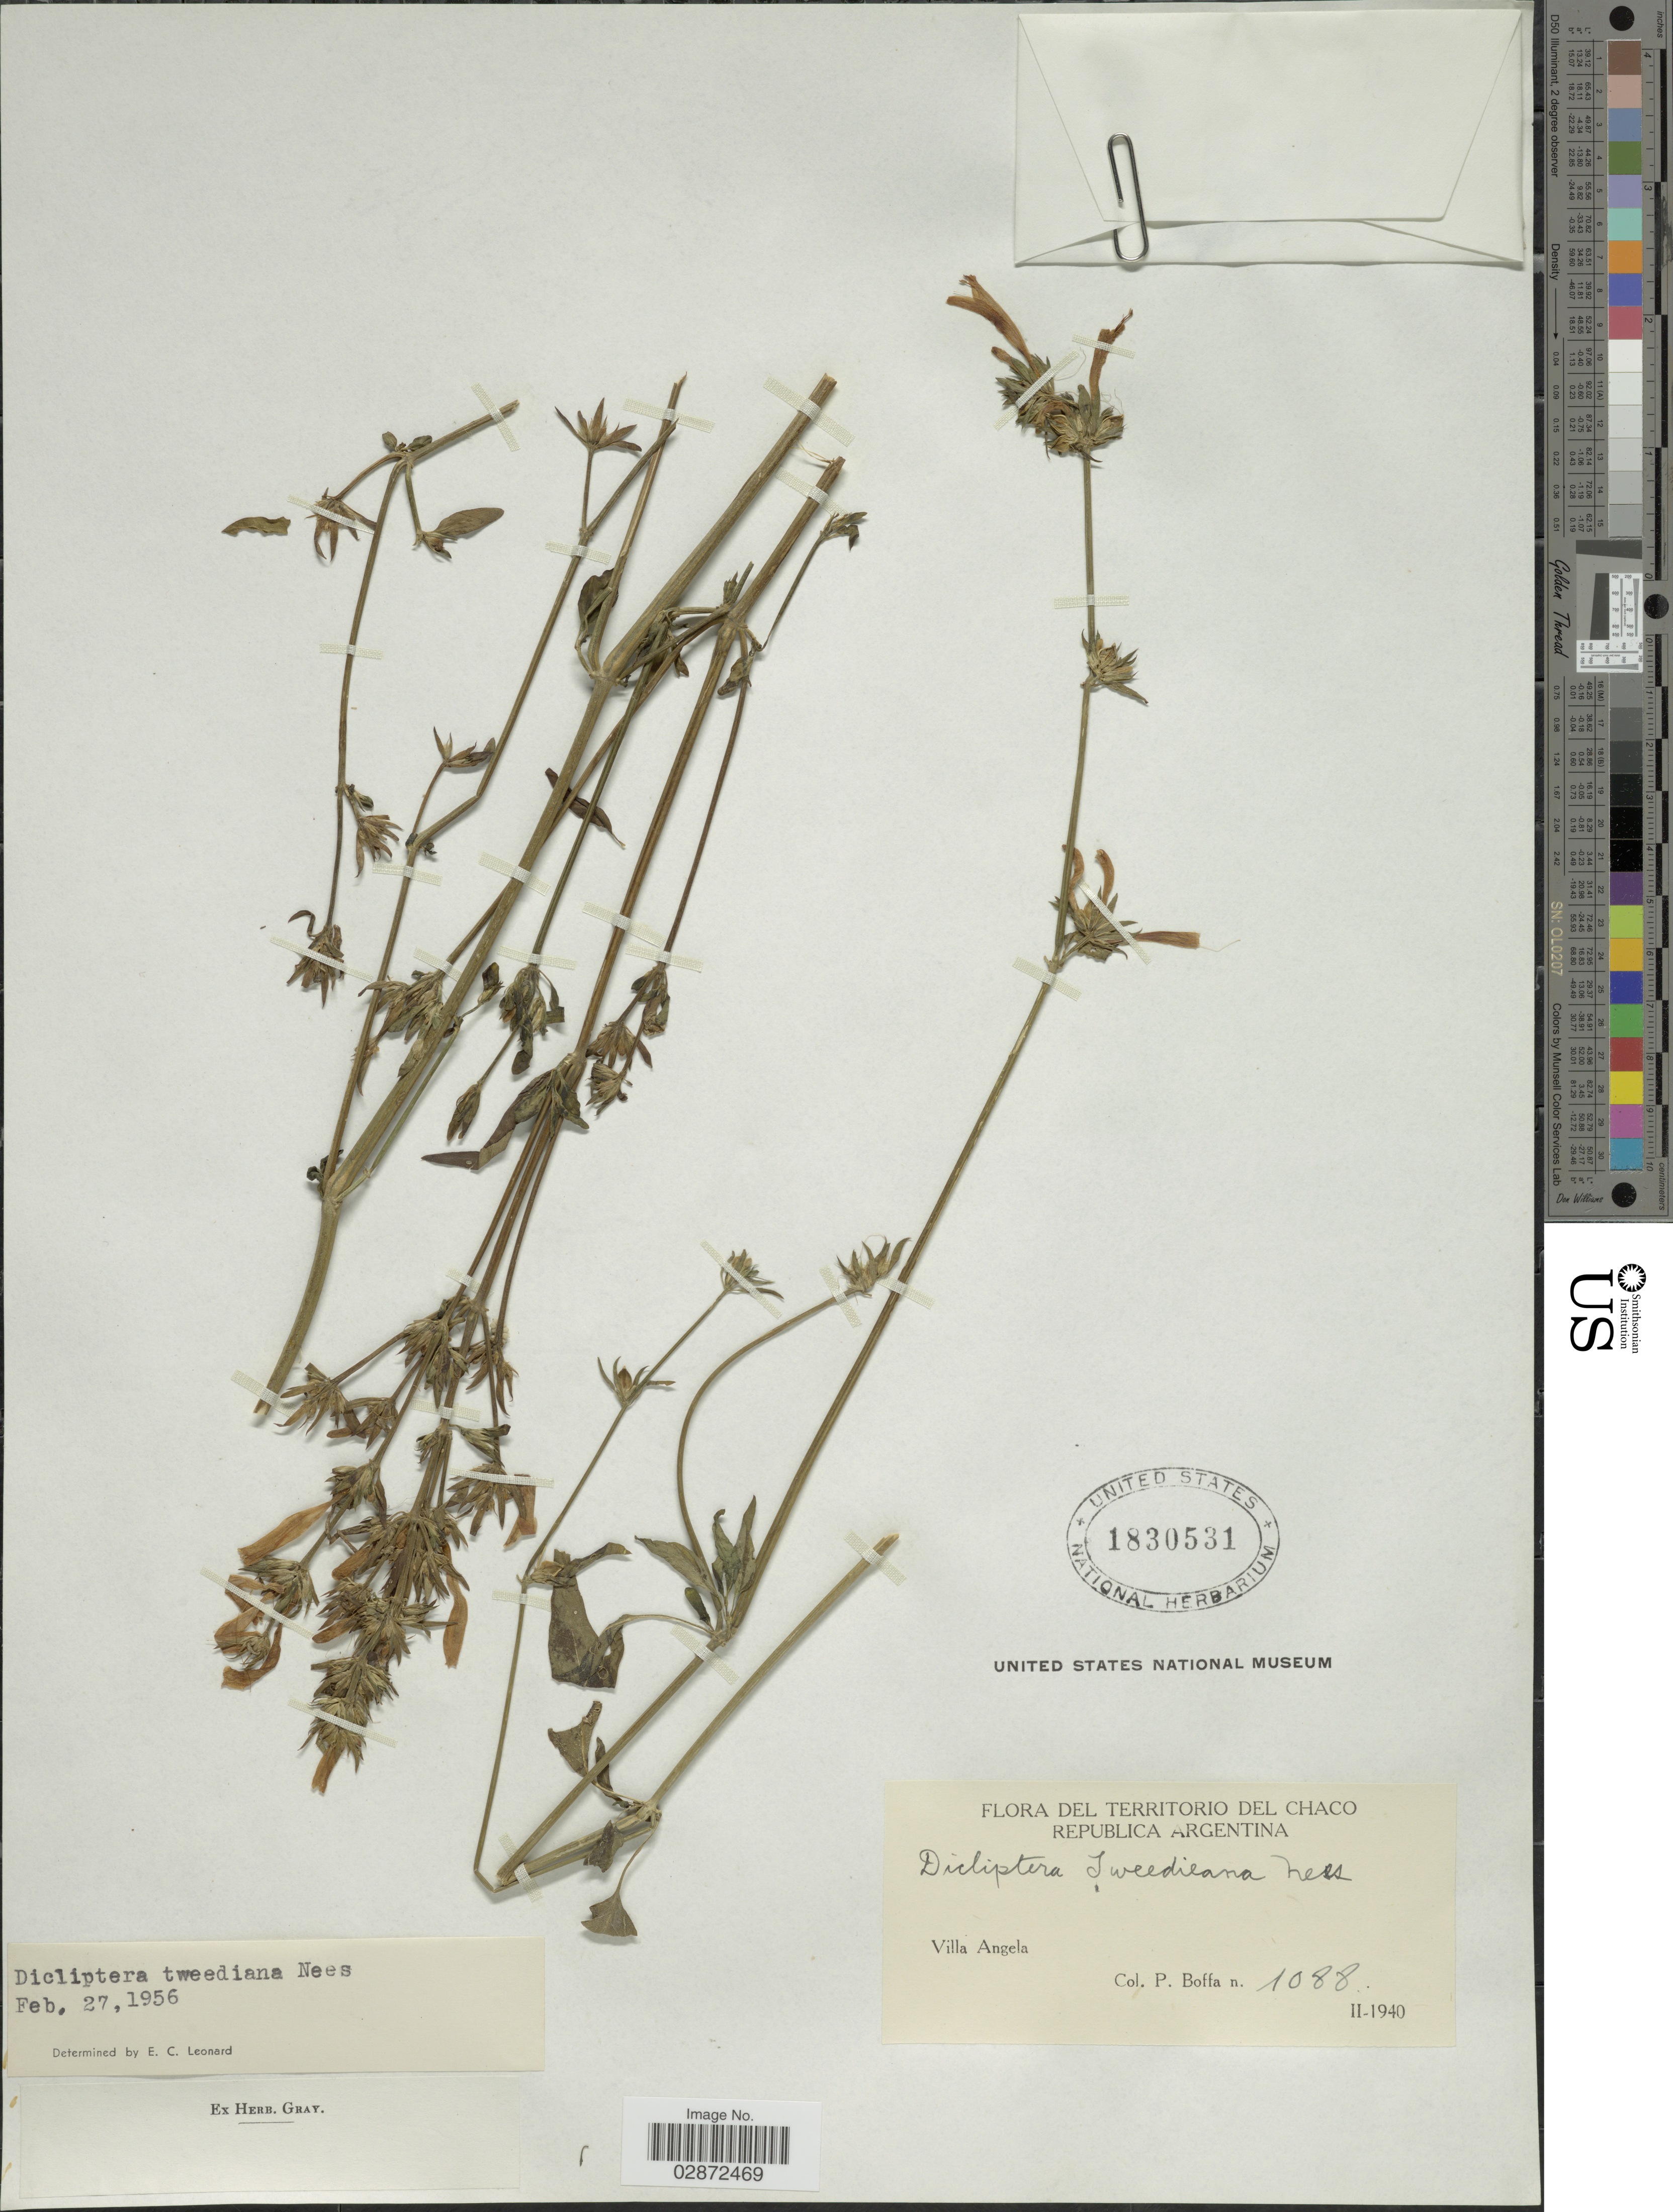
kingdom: Plantae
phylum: Tracheophyta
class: Magnoliopsida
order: Lamiales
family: Acanthaceae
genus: Dicliptera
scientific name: Dicliptera squarrosa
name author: Nees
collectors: P. Boffa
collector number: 1088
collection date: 1940-02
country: Argentina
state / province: Chaco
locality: Territorio del Chaco. Republica Argentina. Villa Angela.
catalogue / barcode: US 1830531